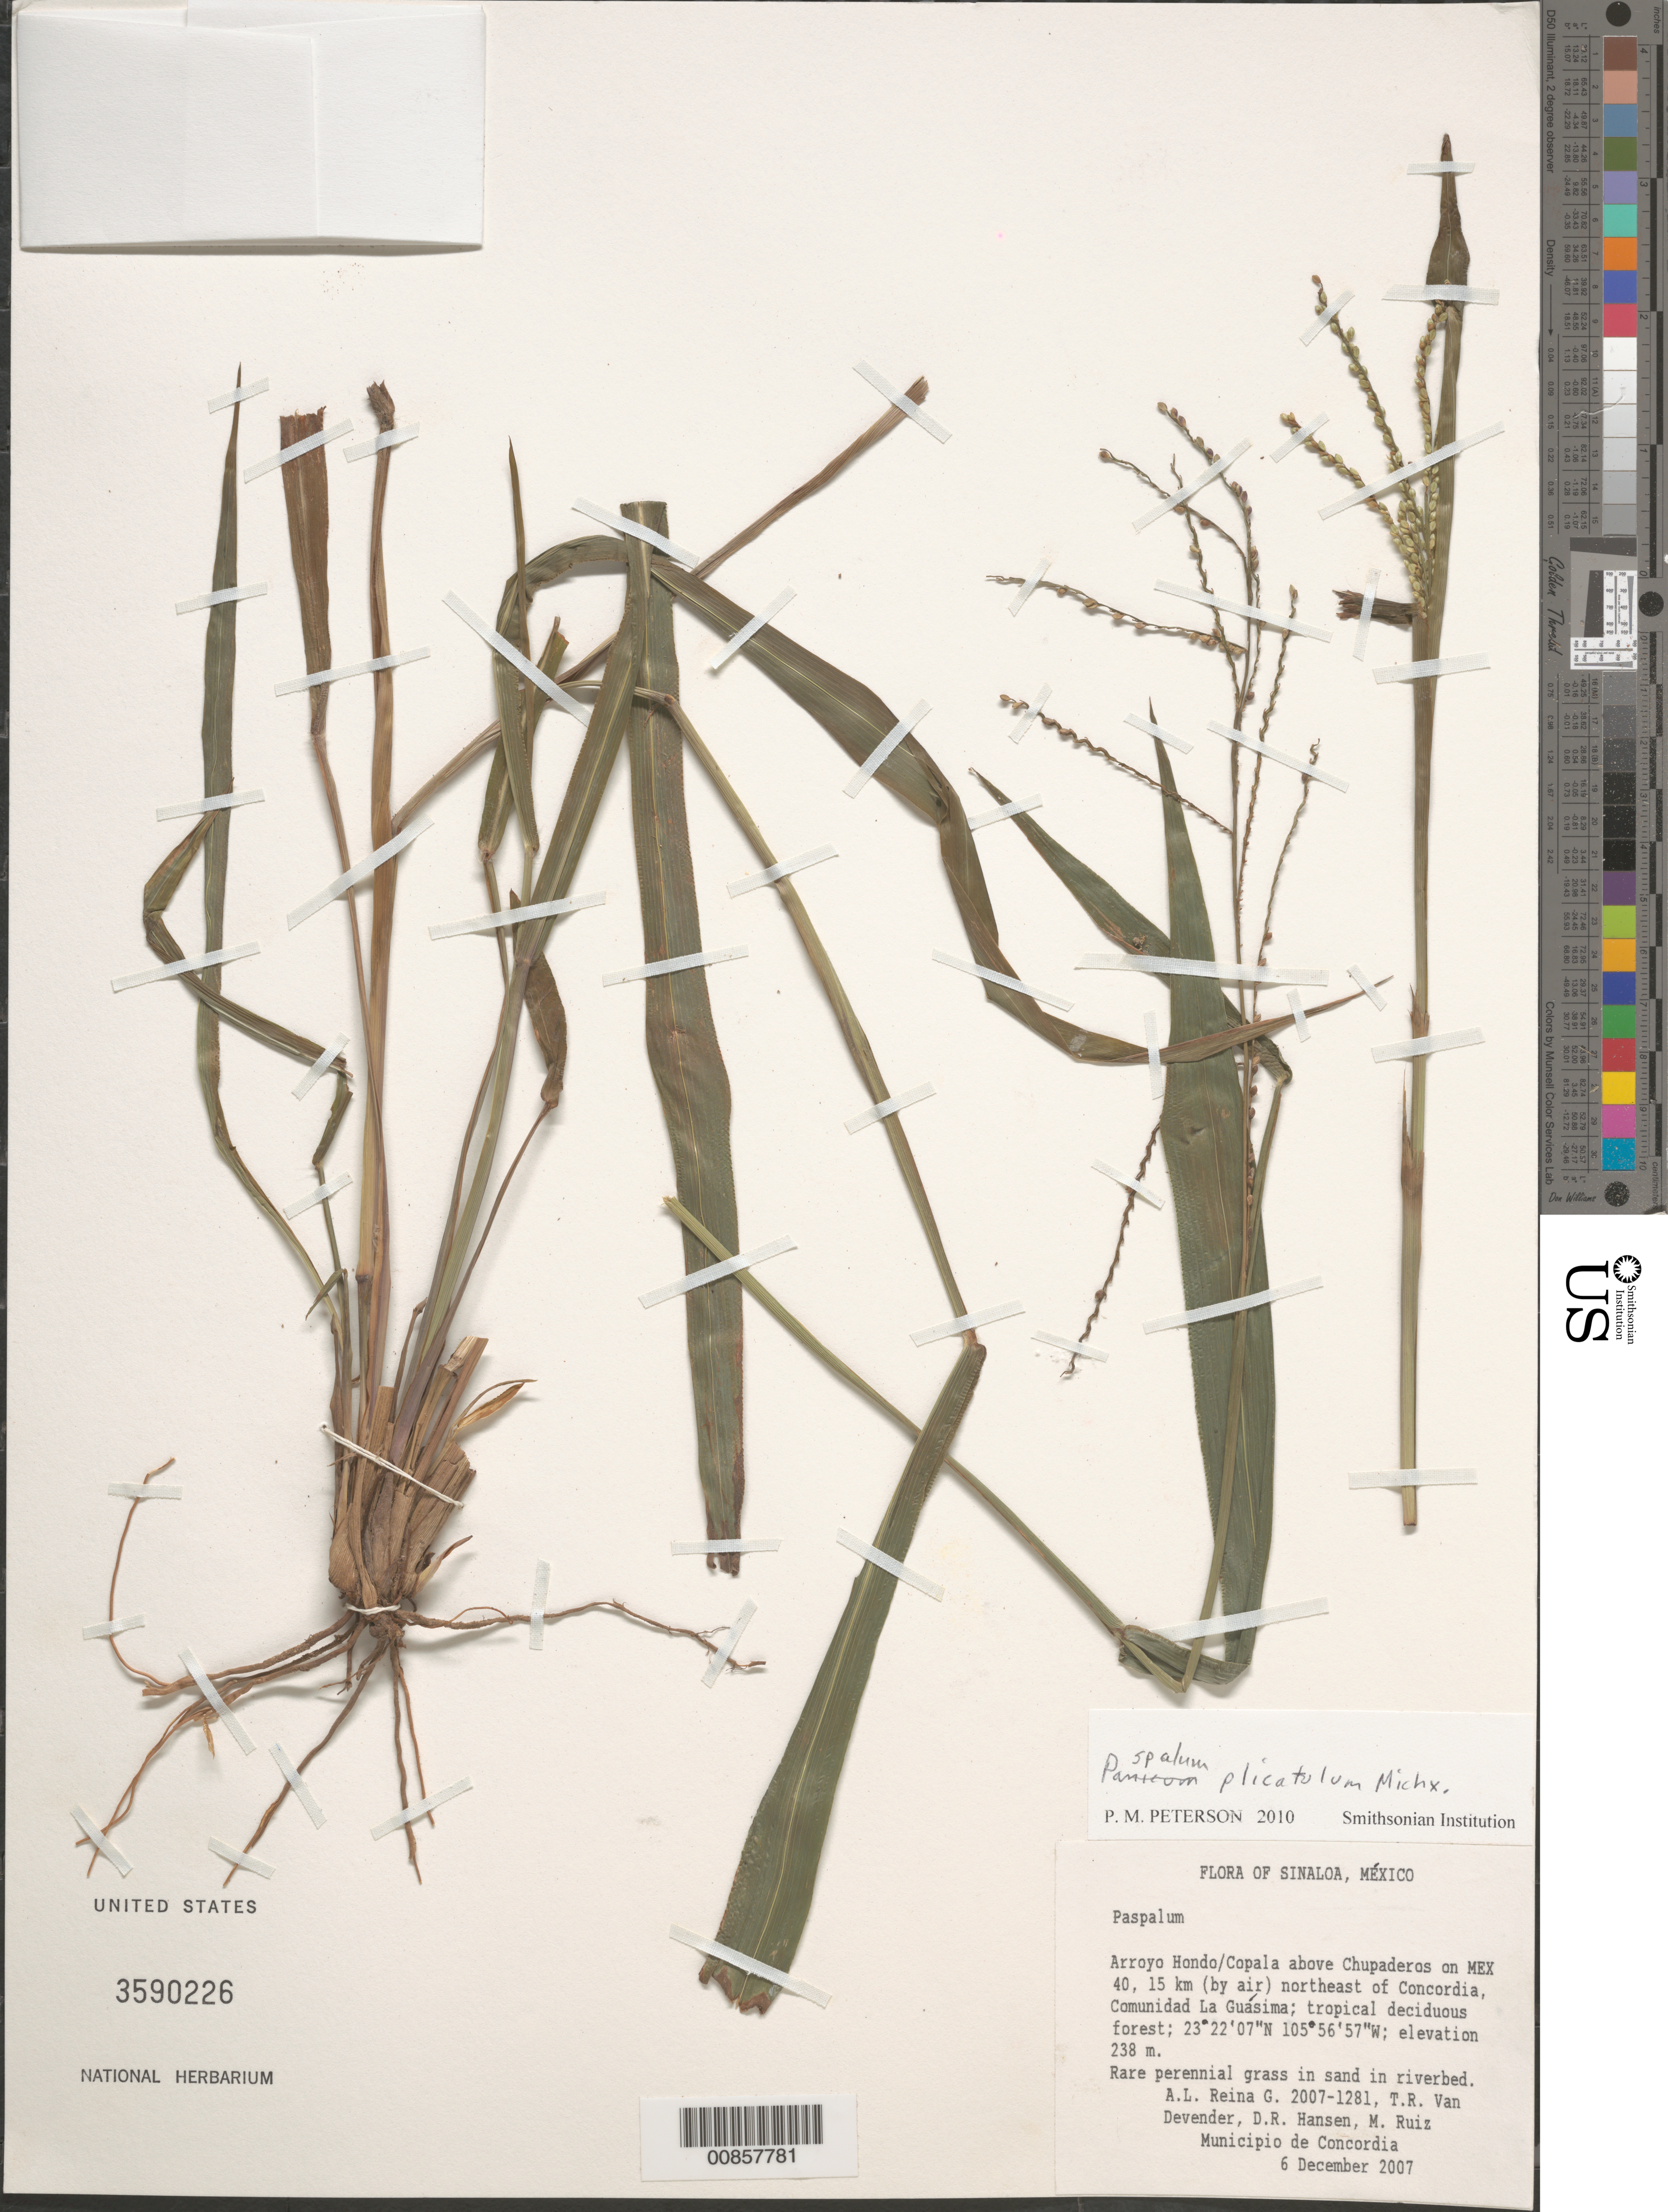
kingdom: Plantae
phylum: Tracheophyta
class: Liliopsida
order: Poales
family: Poaceae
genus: Paspalum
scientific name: Paspalum plicatulum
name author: Michx.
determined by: Peterson, Paul M., (BOT), Smithsonian Institution - National Museum of Natural History (UNITED STATES)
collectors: A. L. Reina G., T. R. Van Devender, D. R. Hansen & M. Ruiz G.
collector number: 2007-1281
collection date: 2007-12-06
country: Mexico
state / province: Sinaloa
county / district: Concordia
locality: Arroyo Hondo/Copala above Chupaderos on MEX 40, 15 km (by air) NE of Concordia, Communidad a Guásima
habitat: Tropical deciduos forest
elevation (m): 238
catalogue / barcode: US 3590226